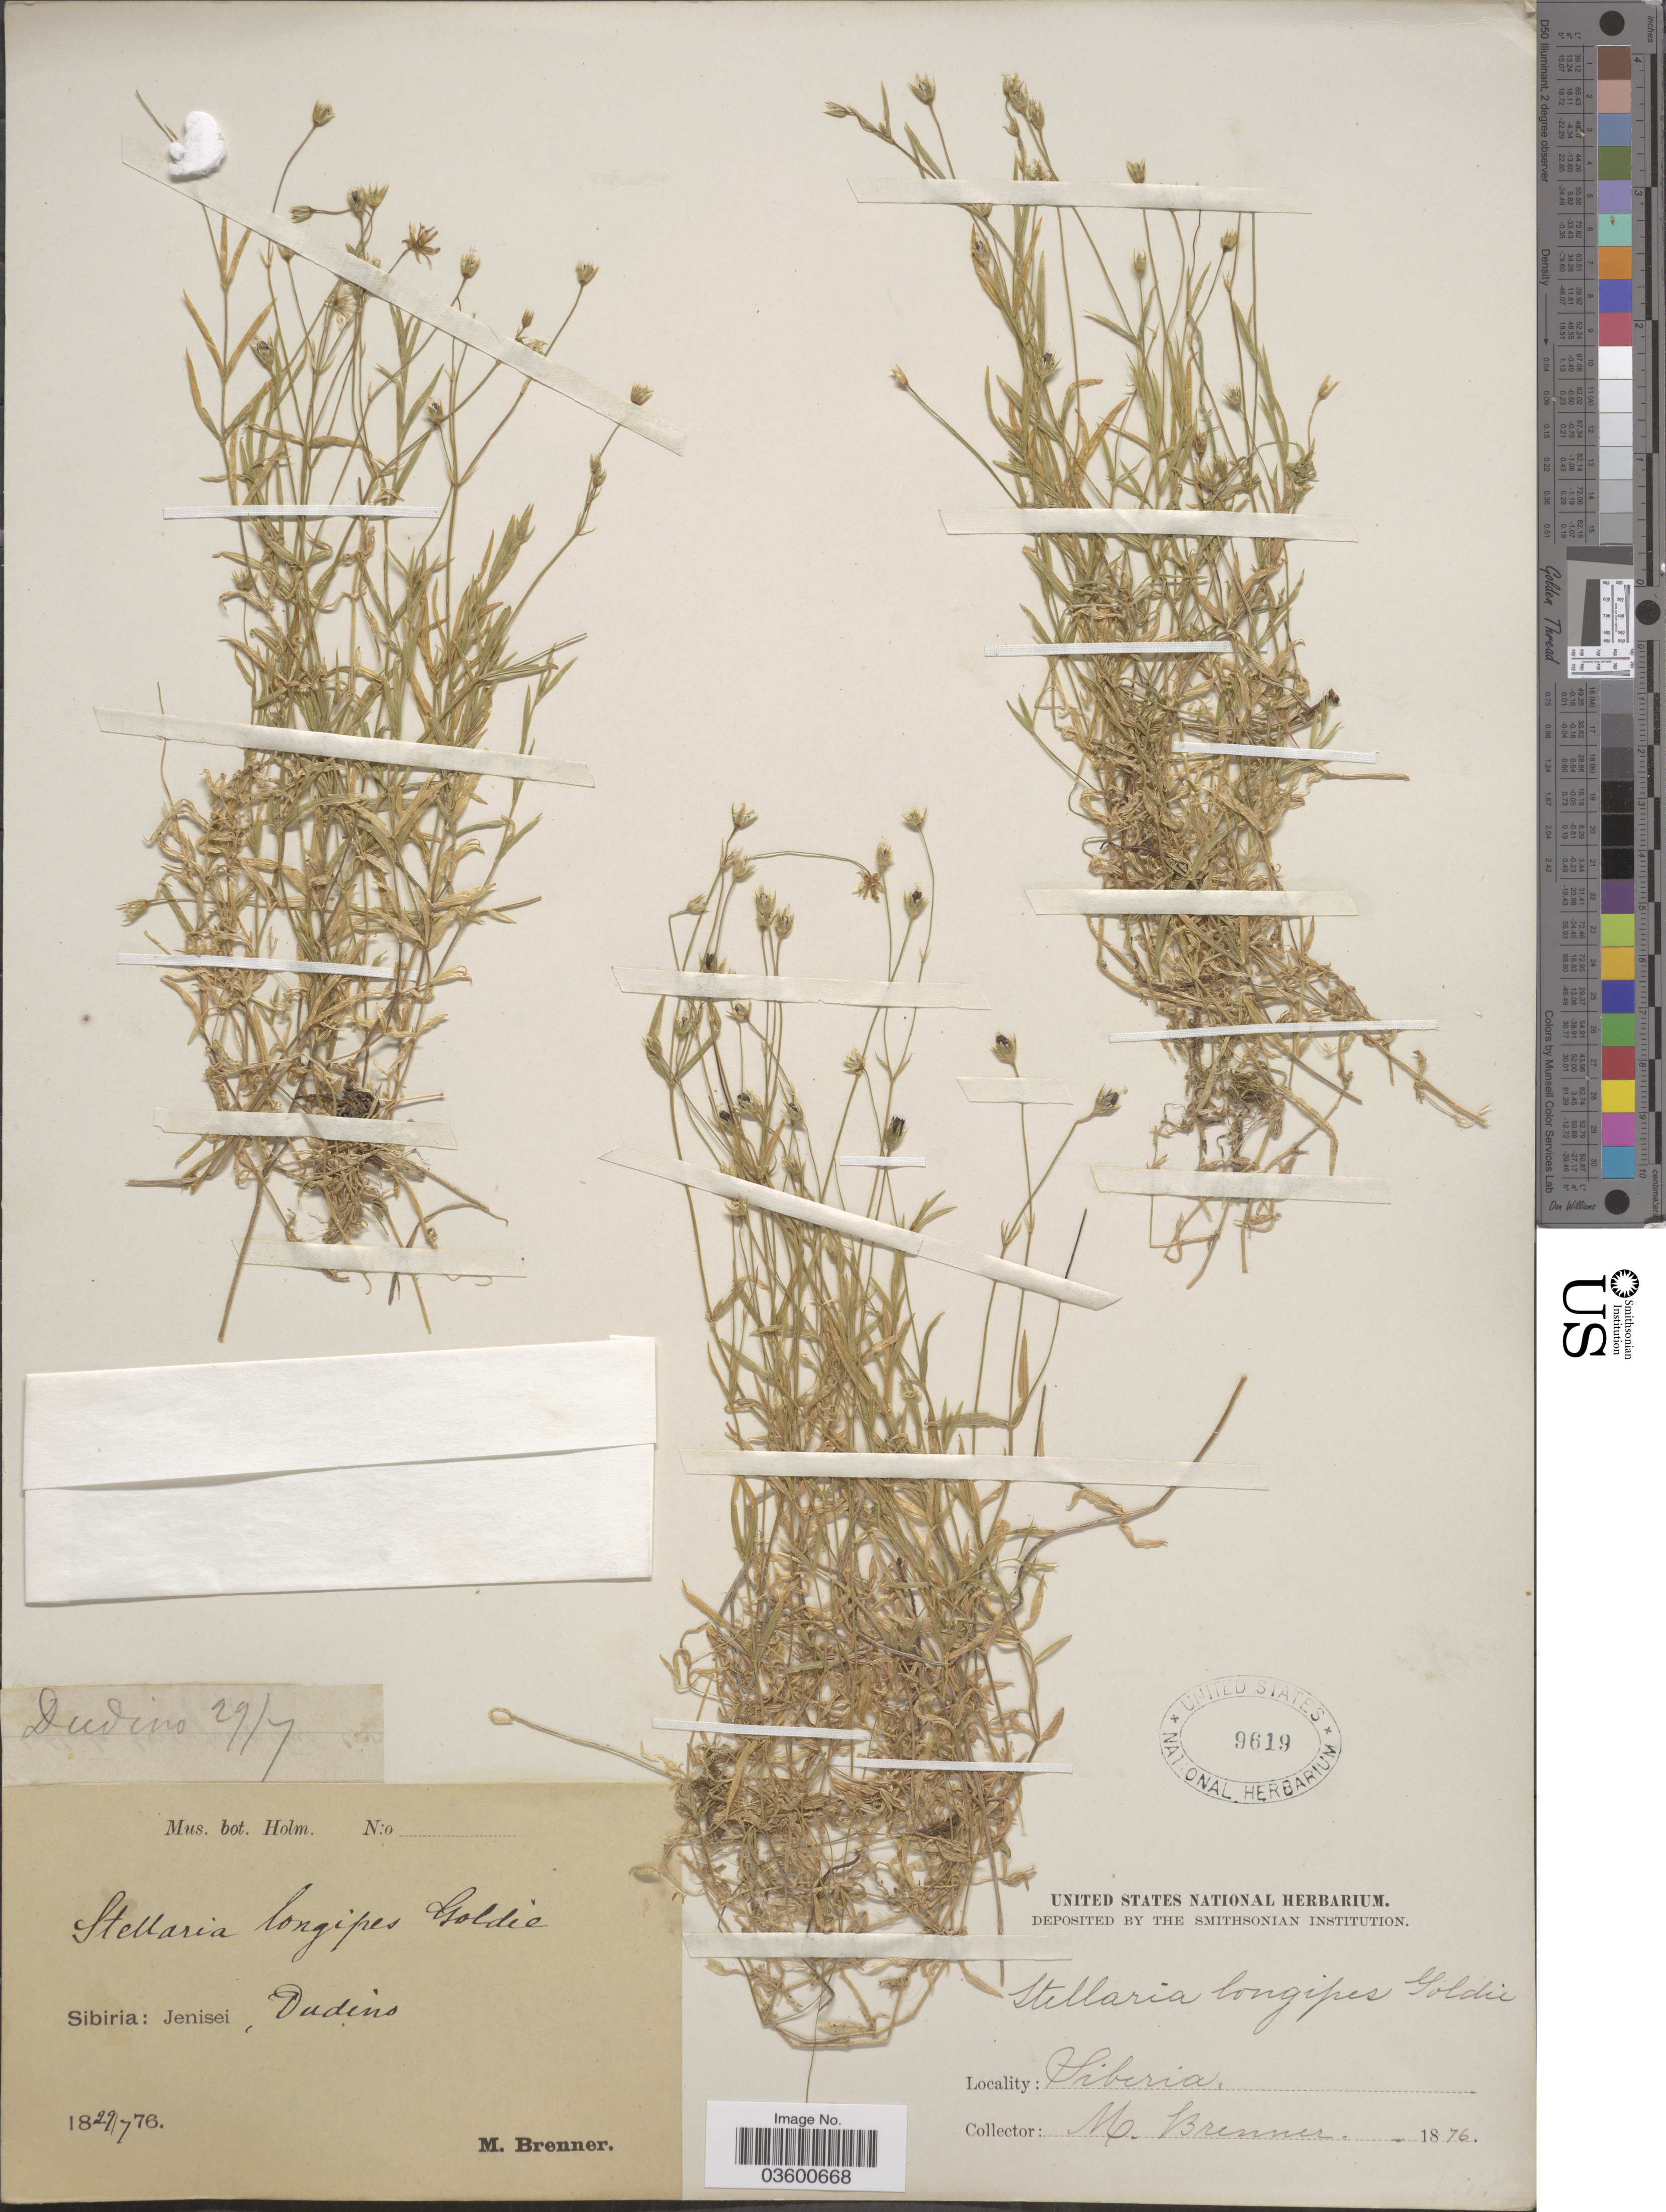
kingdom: Plantae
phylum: Tracheophyta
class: Magnoliopsida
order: Caryophyllales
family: Caryophyllaceae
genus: Stellaria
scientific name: Stellaria longipes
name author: Goldie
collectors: M. Brenner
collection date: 1876-07-29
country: Russian Federation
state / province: Krasnoyarsk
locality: Sibiria: Jenisei, Dudino.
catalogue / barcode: US 9619